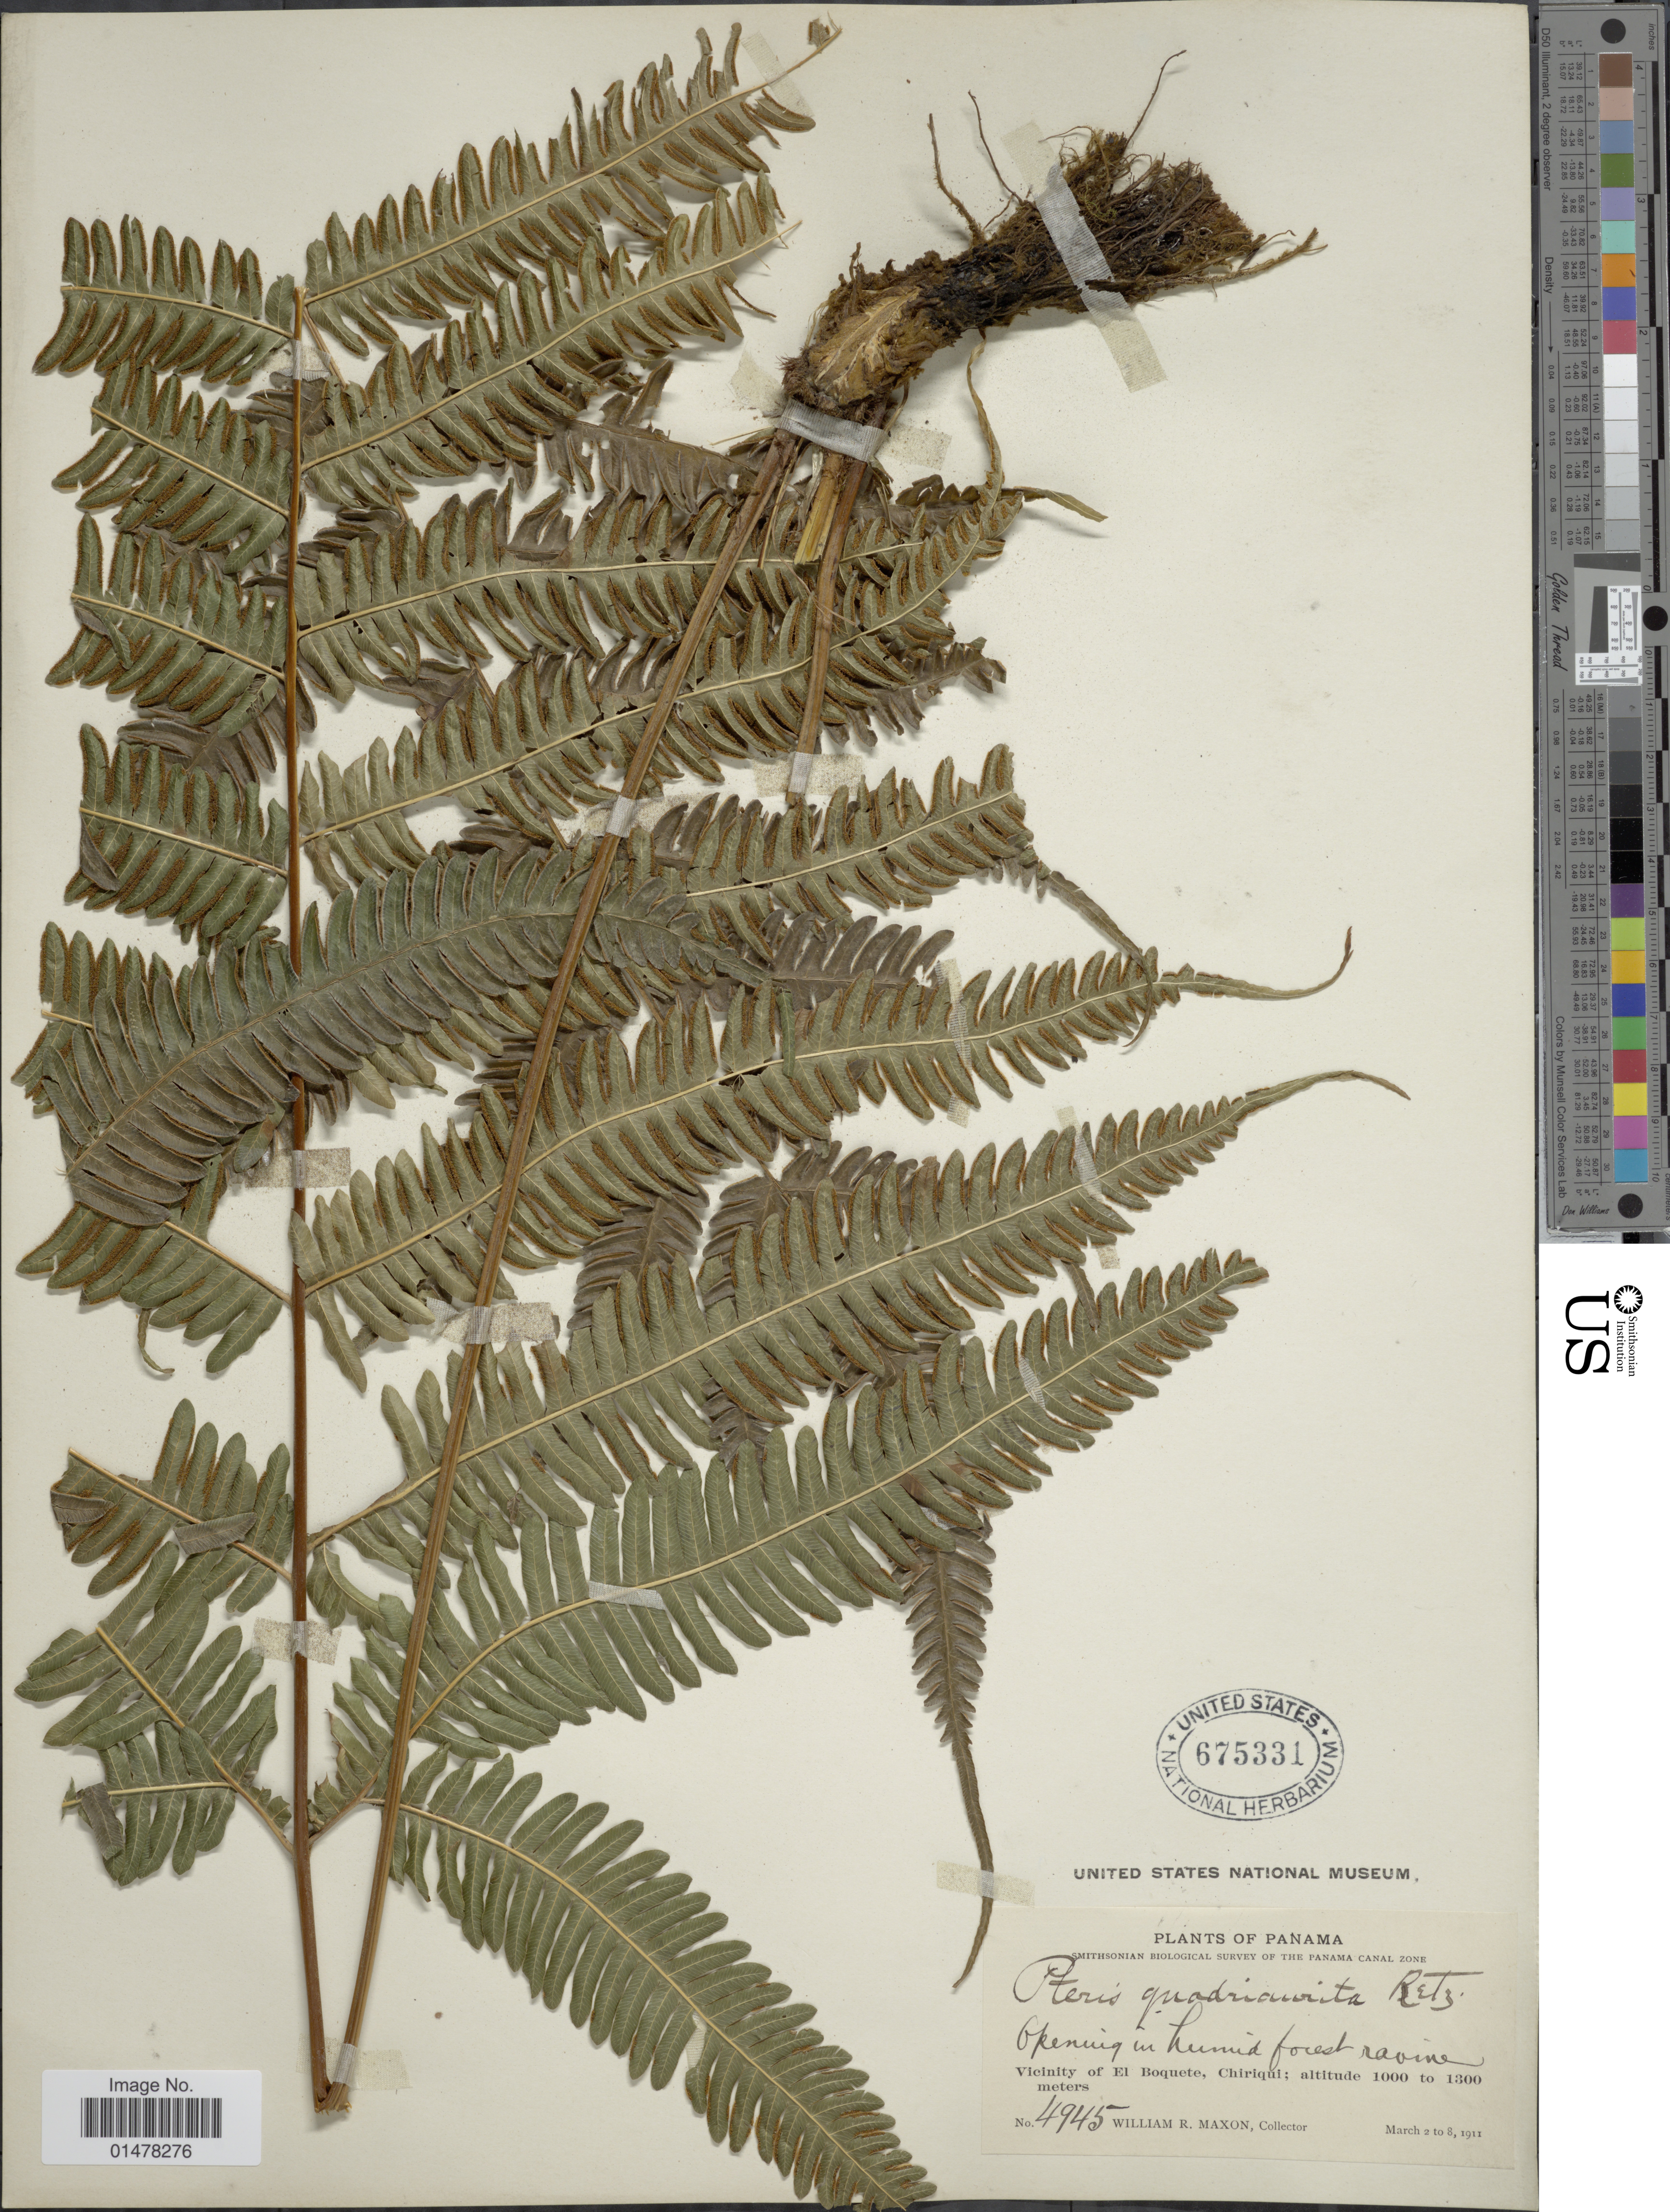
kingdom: Plantae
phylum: Tracheophyta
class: Polypodiopsida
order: Polypodiales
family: Pteridaceae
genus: Pteris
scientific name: Pteris quadriaurita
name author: Retz.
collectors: W. R. Maxon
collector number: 4945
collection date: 1911-03-02/1911-03-08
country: Panama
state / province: Chiriqui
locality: Plants of Panama, Vicinity of El Boquete, Chiriqui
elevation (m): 1000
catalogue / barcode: US 675331